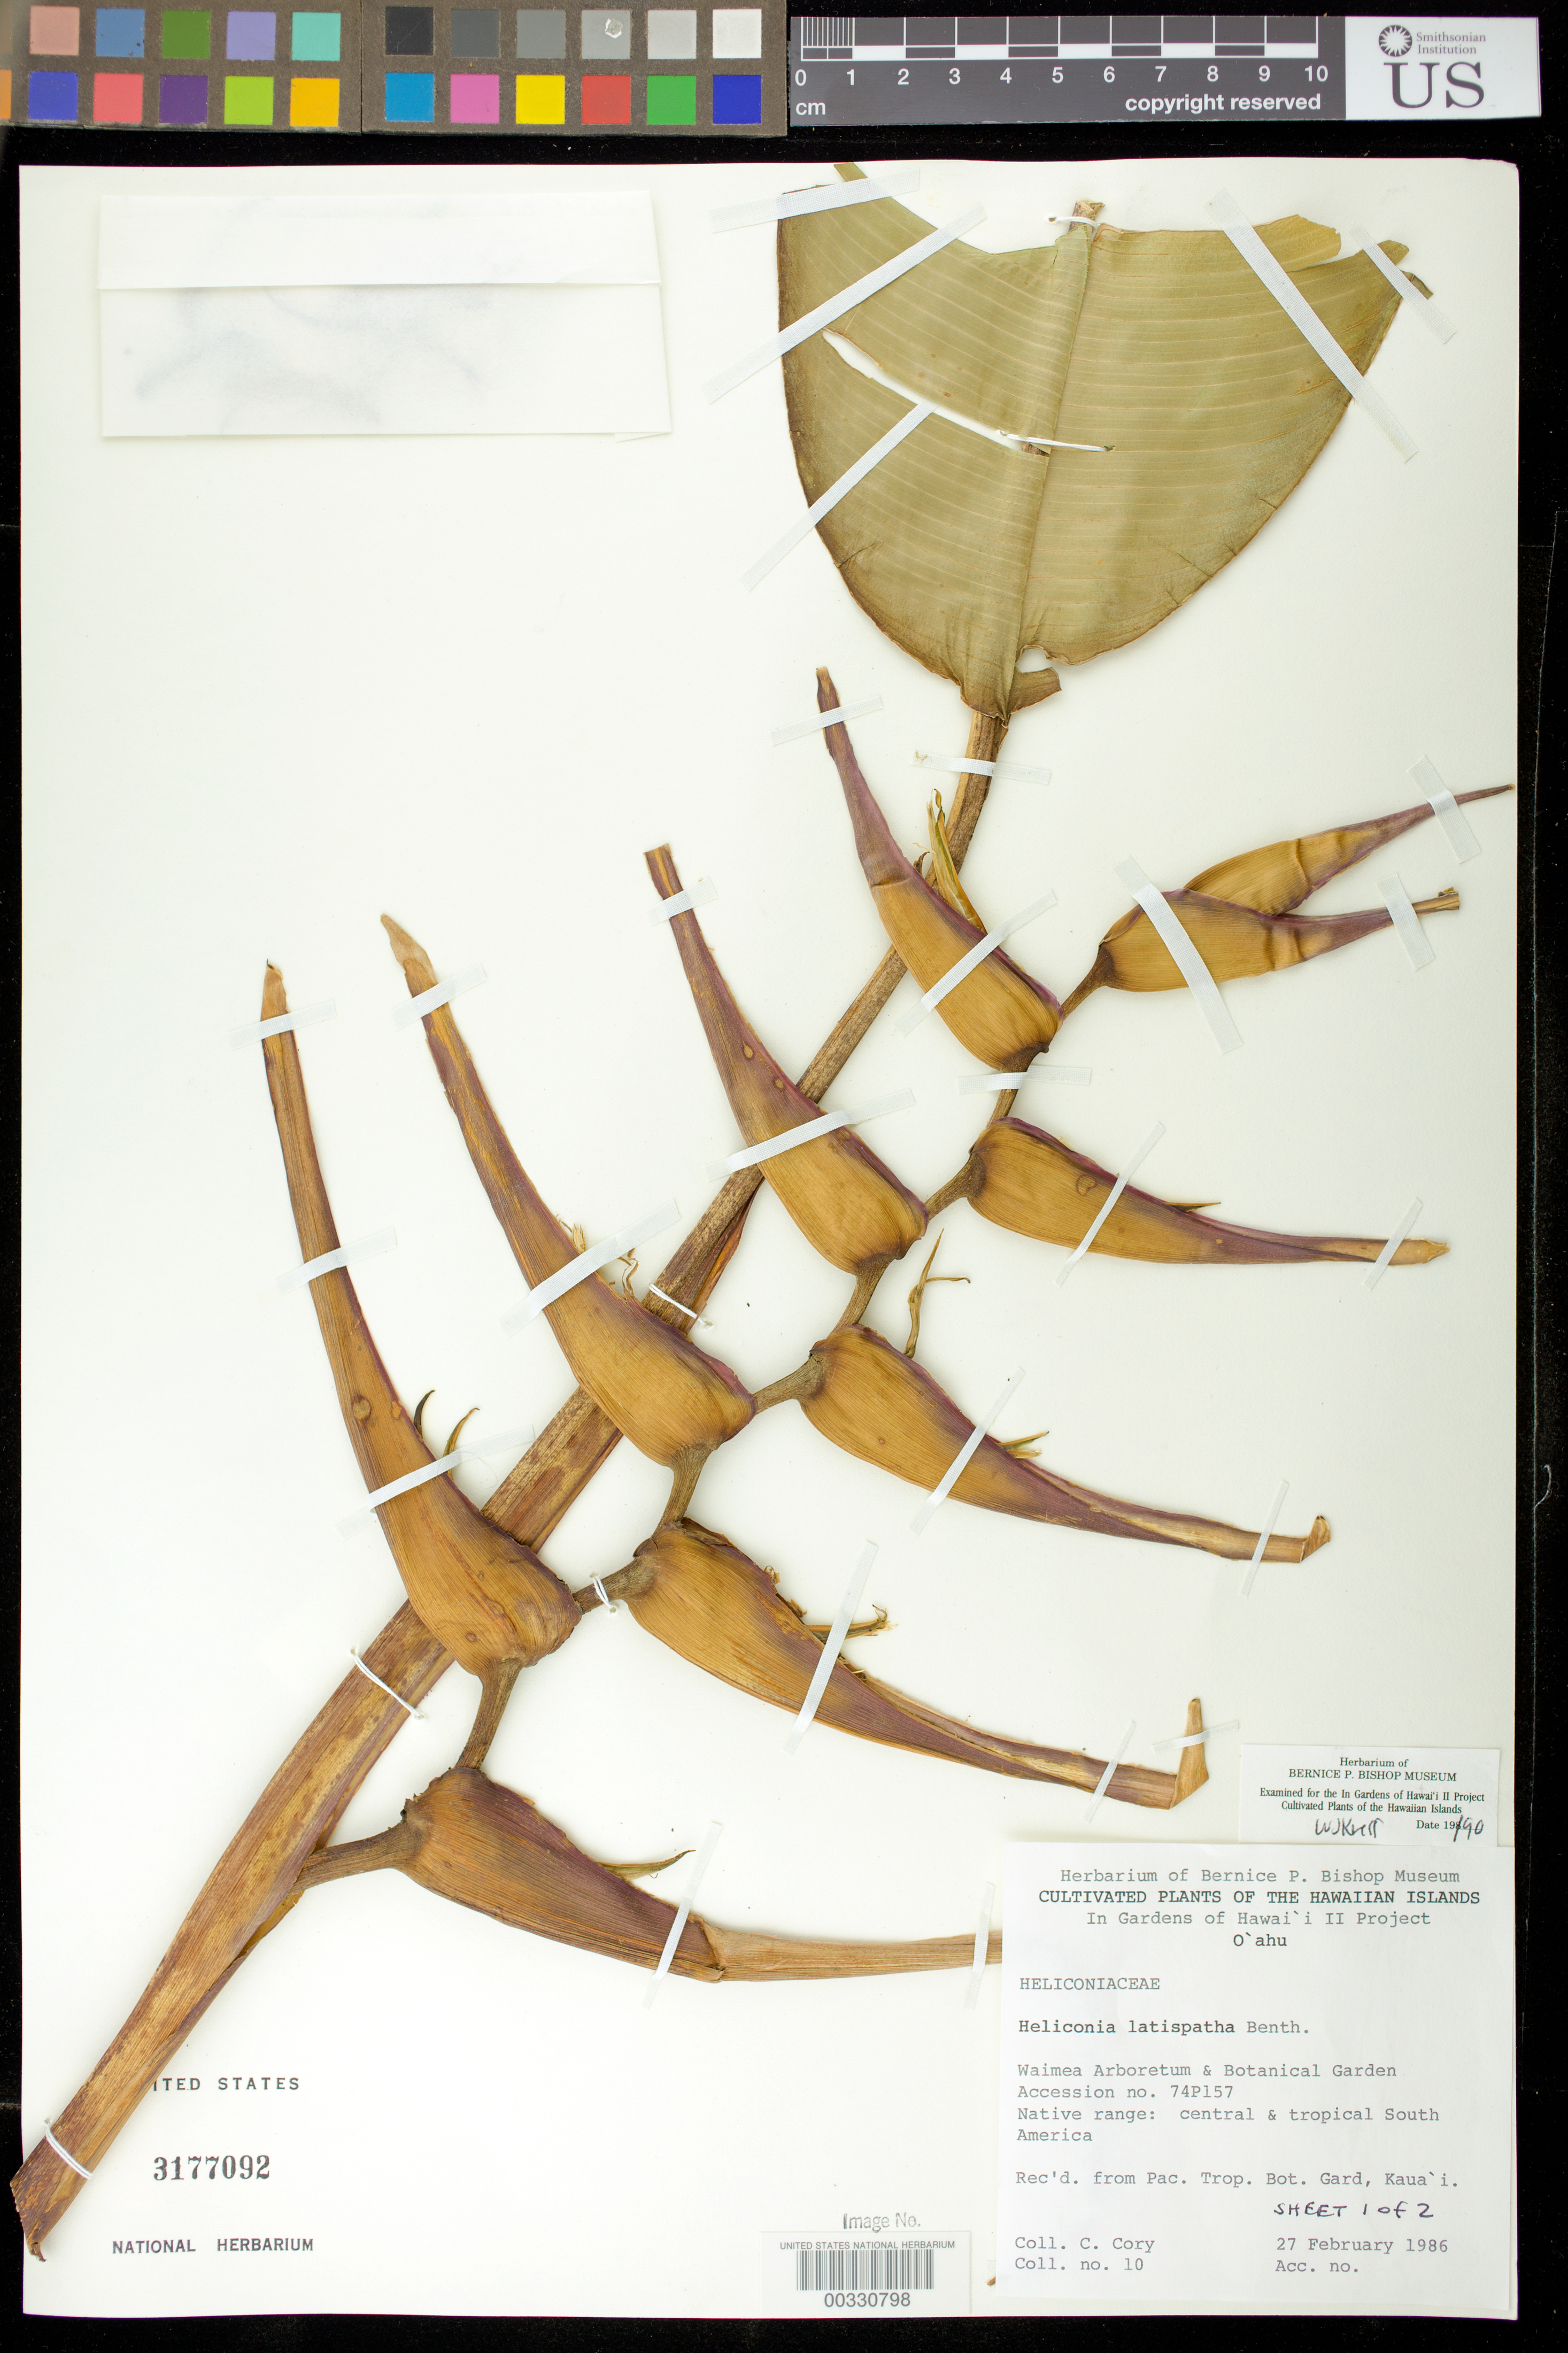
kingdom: Plantae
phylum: Tracheophyta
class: Liliopsida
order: Zingiberales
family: Heliconiaceae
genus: Heliconia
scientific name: Heliconia latispatha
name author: Benth.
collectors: C. Cory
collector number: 10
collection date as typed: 27 Feb 1986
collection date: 1986-02-27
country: United States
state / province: Florida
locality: Southern Florida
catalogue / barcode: US 3177092